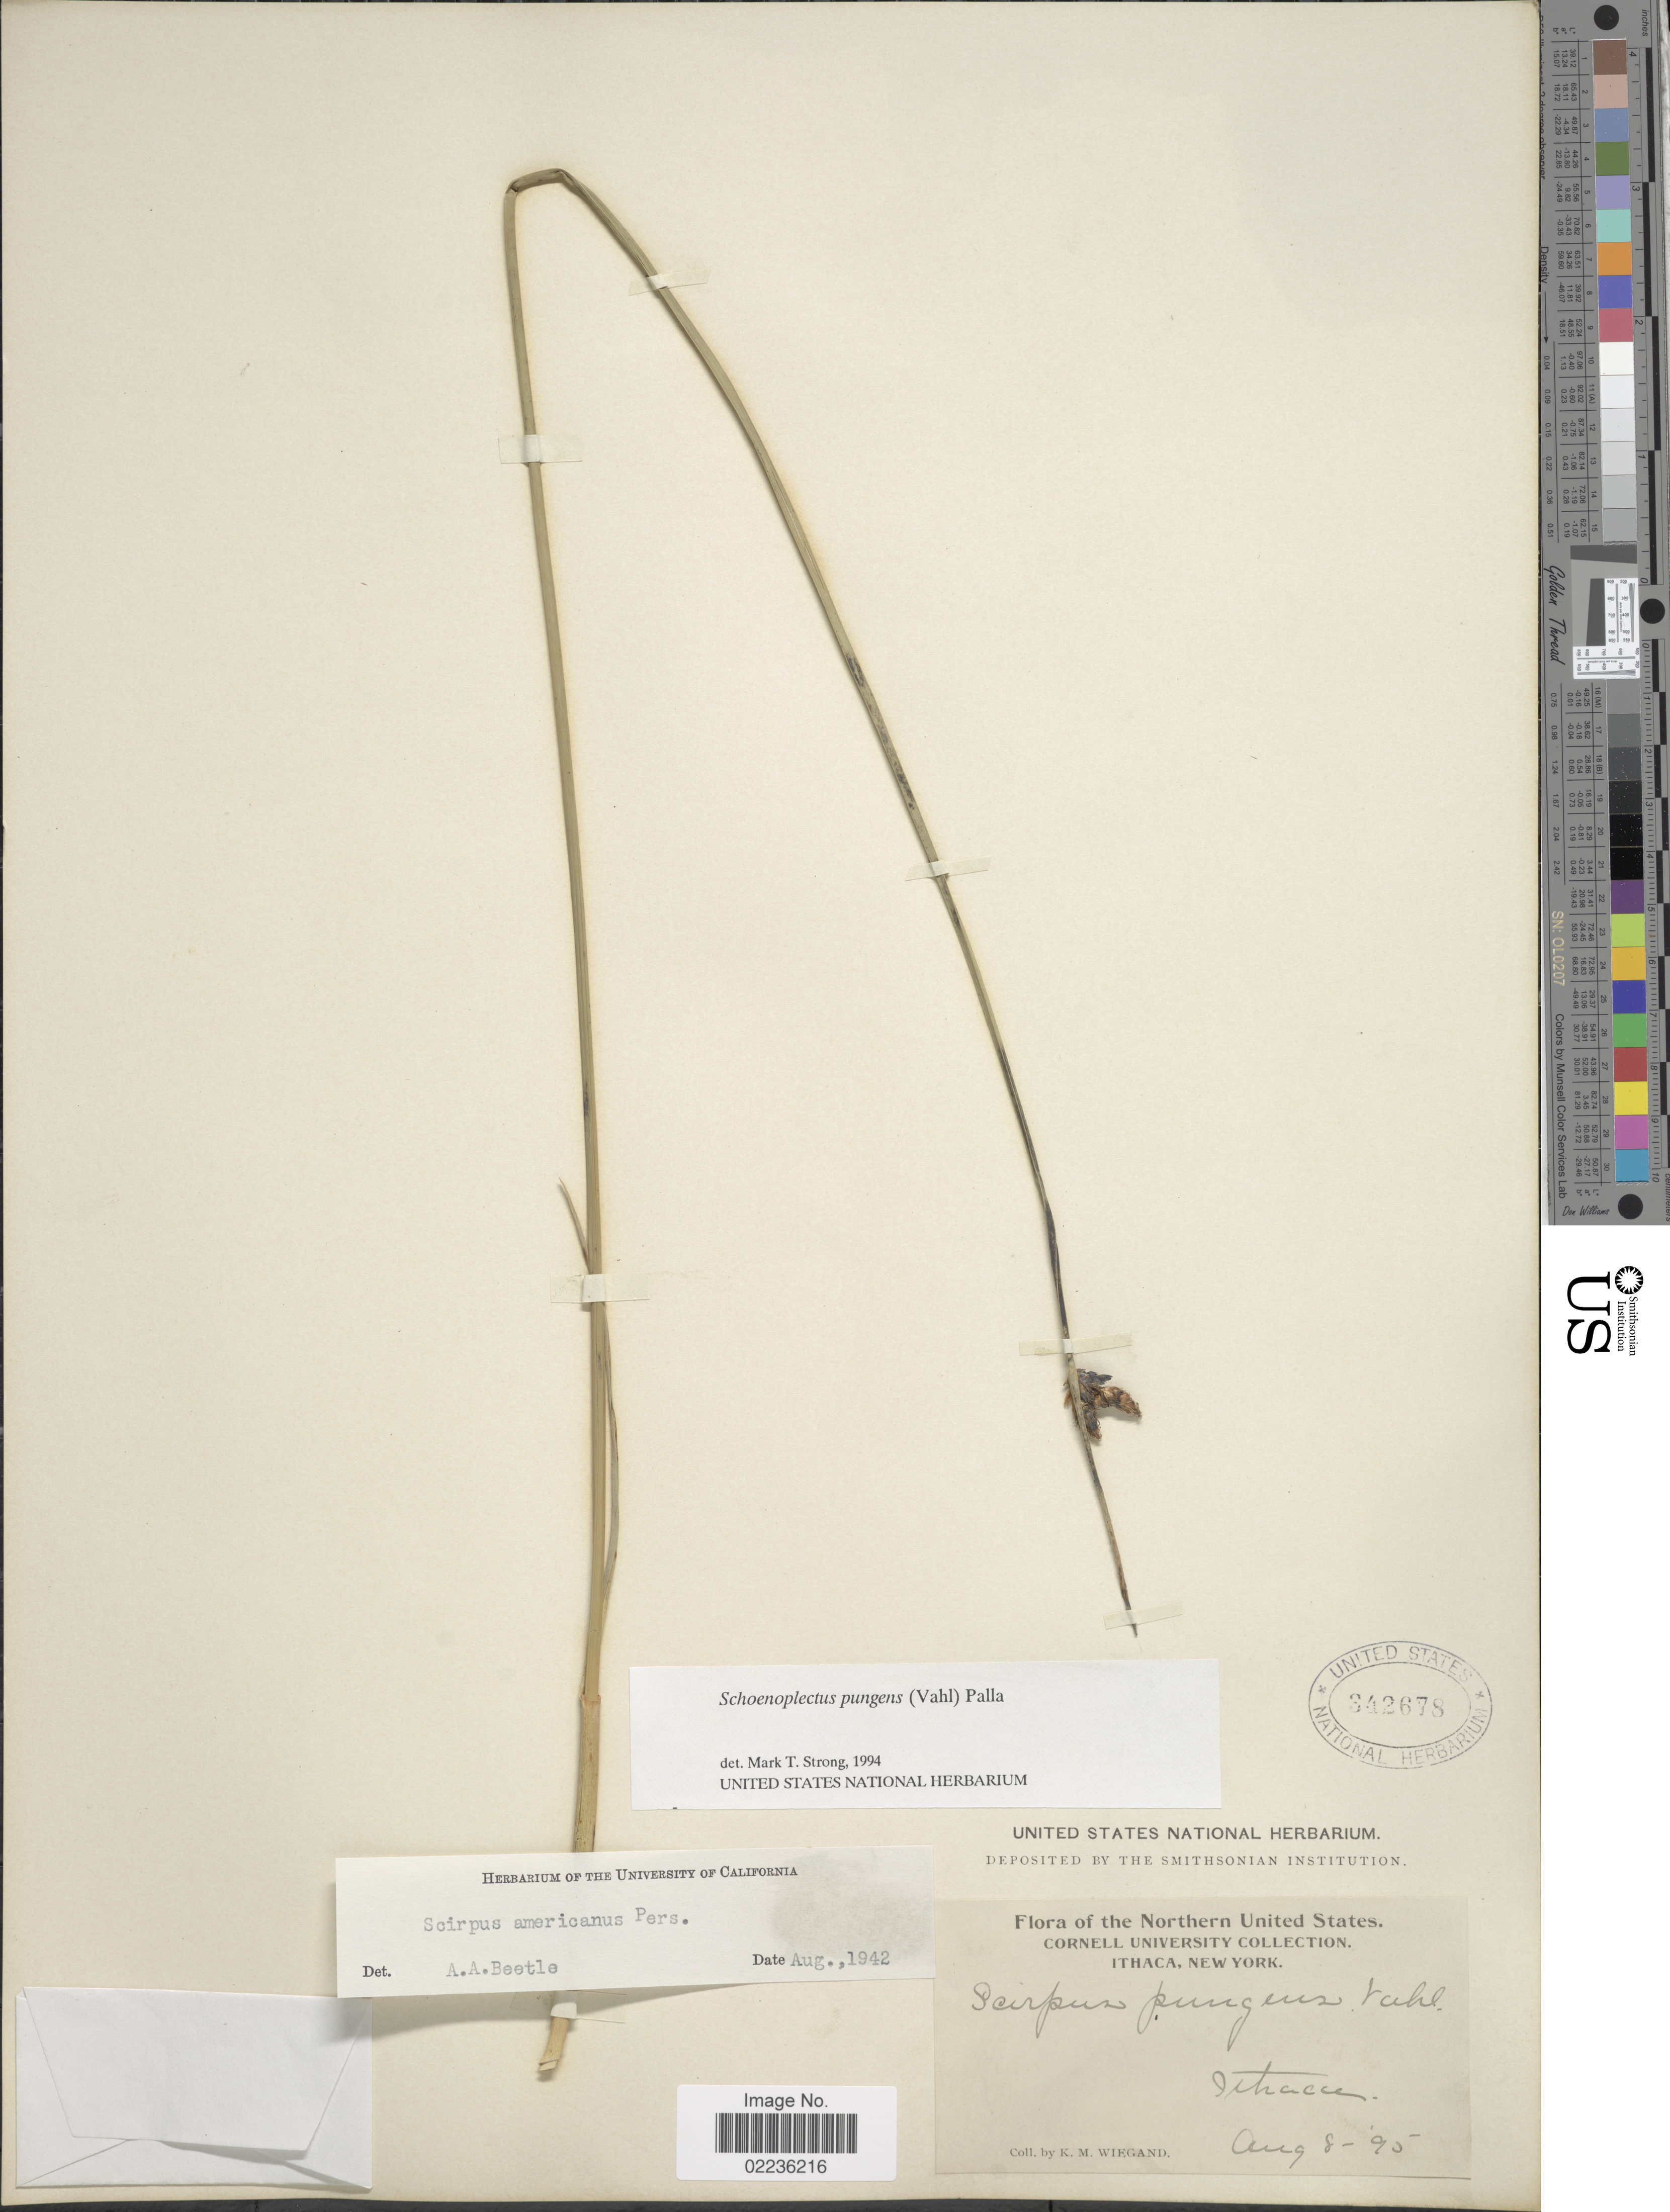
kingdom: Plantae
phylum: Tracheophyta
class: Liliopsida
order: Poales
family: Cyperaceae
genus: Schoenoplectus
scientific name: Schoenoplectus pungens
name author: (Vahl) Palla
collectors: K. M. Wiegand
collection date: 1895-08-08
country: United States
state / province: New York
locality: Northern United States. Ithaca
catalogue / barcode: US 342678